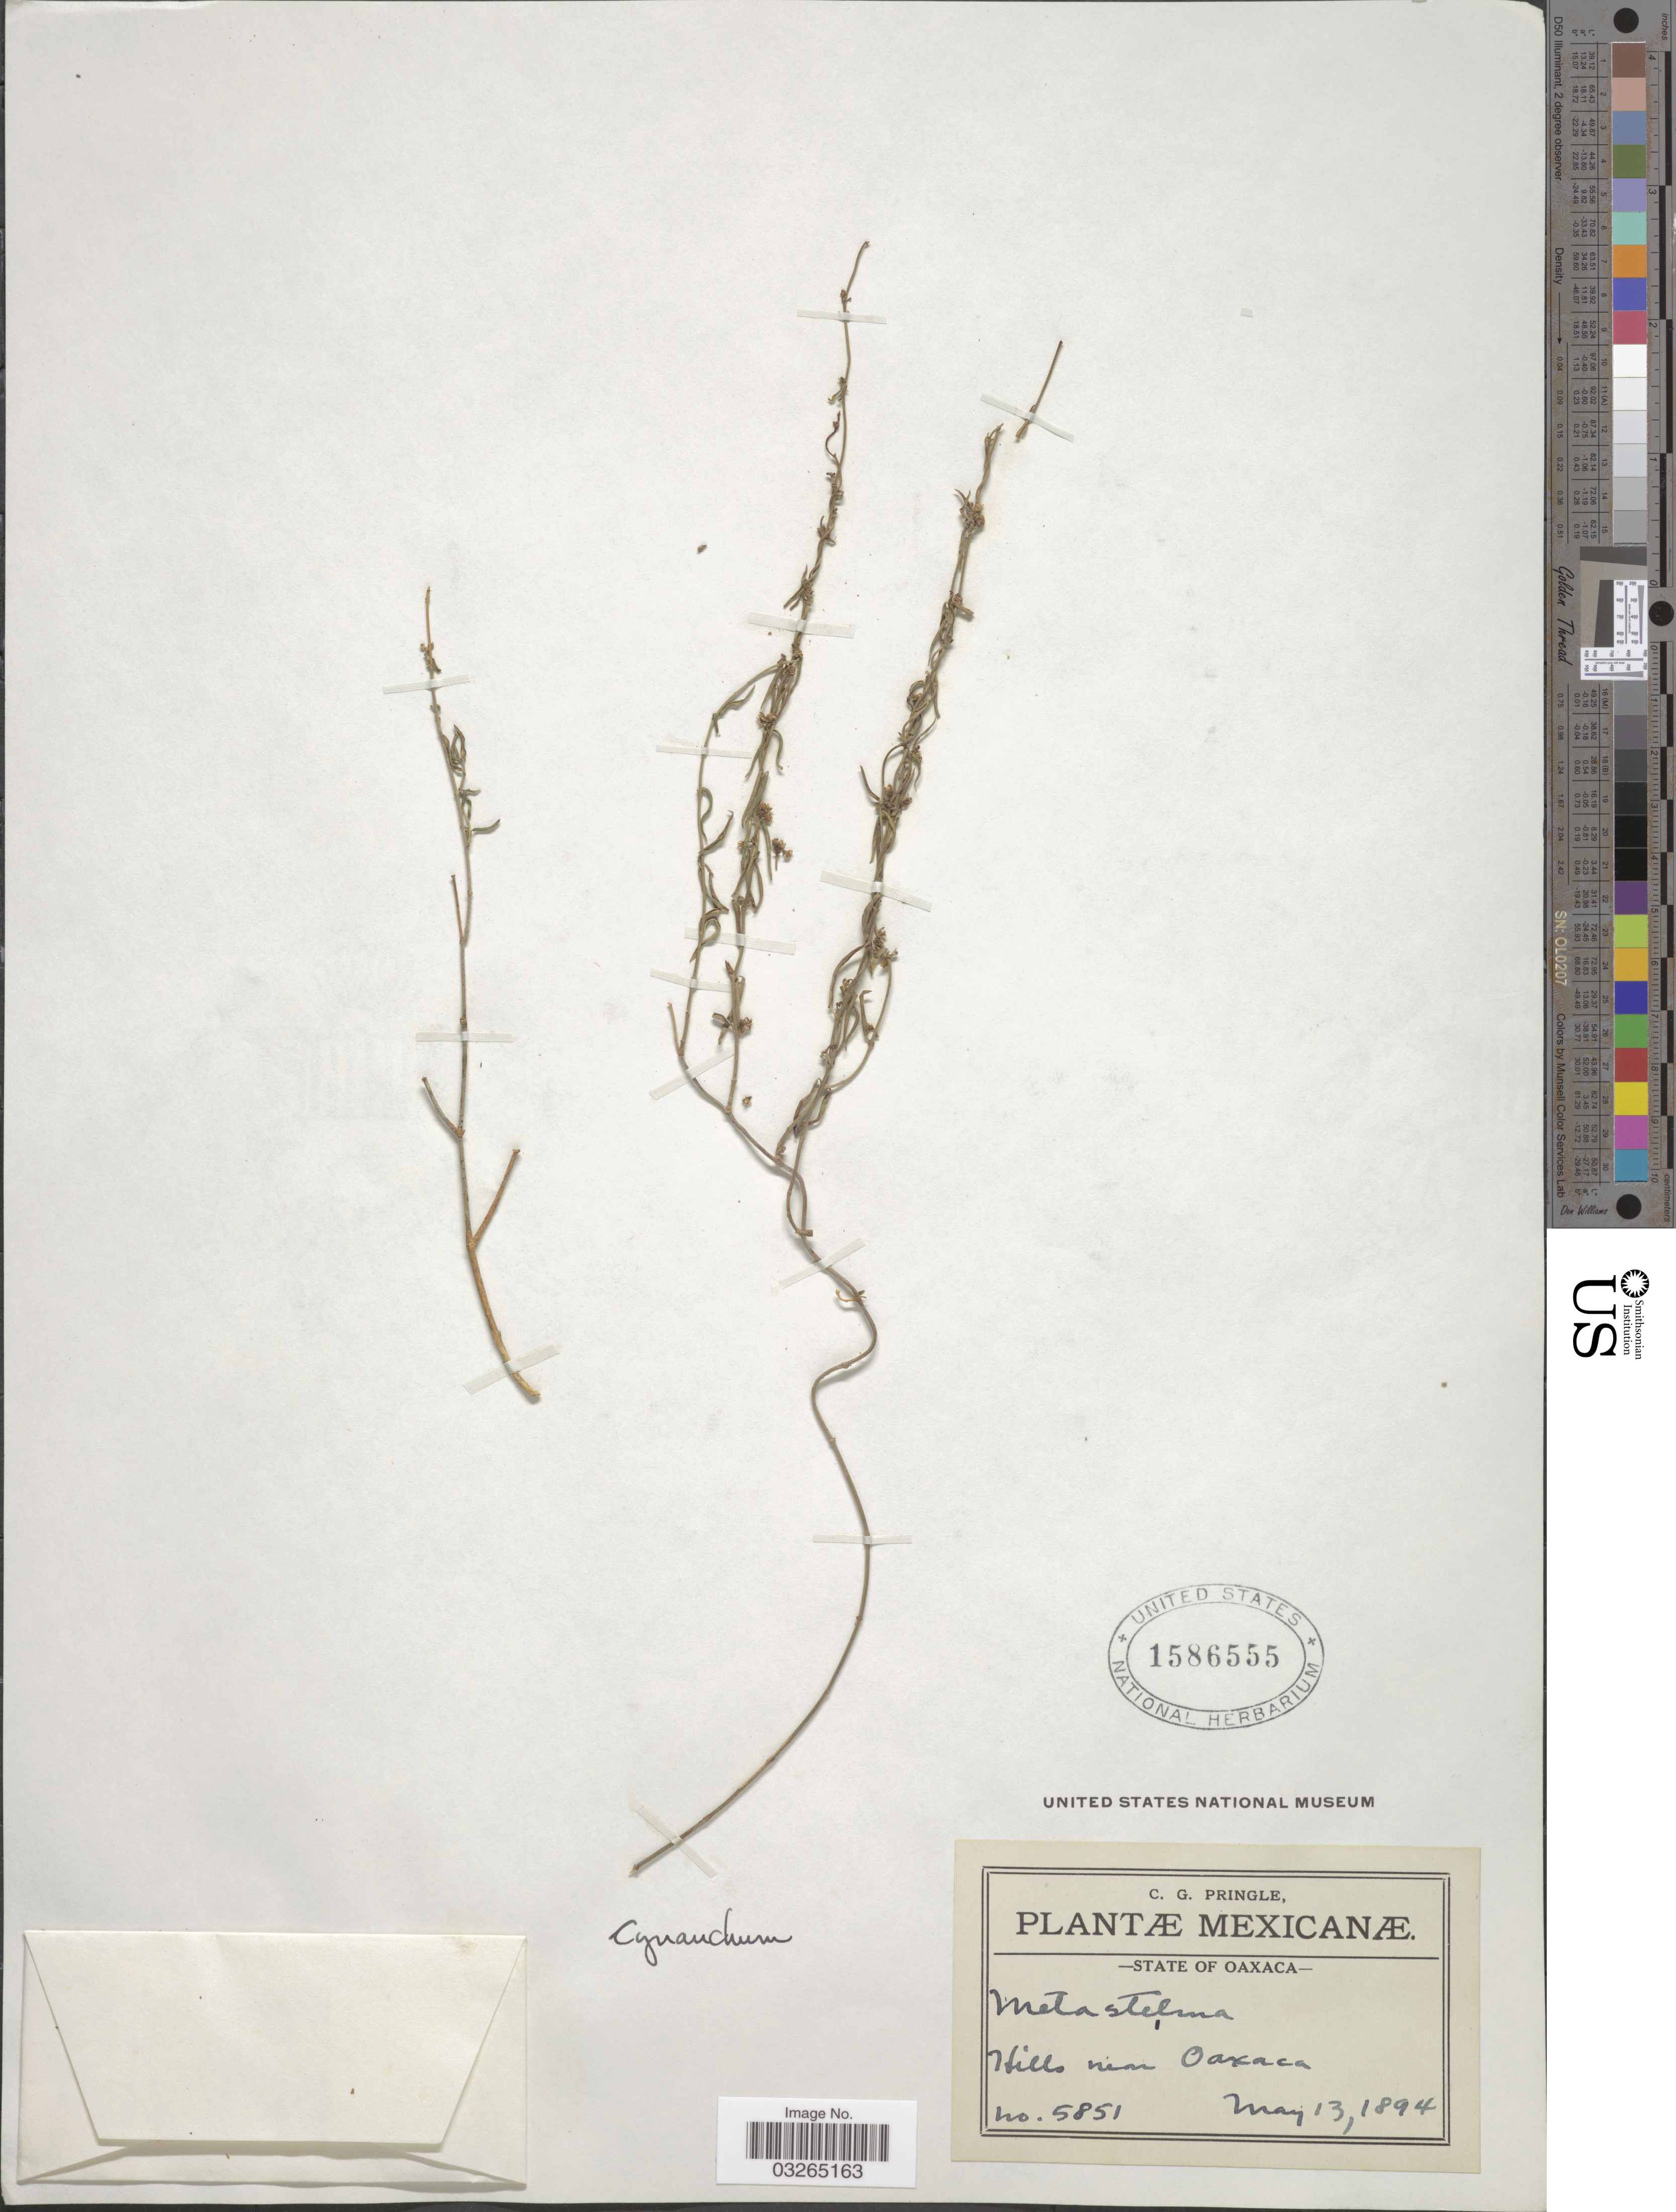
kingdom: Plantae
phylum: Tracheophyta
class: Magnoliopsida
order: Gentianales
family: Apocynaceae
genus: Vincetoxicum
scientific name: Vincetoxicum sp.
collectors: C. G. Pringle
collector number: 5851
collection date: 1894-05-13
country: Mexico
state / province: Oaxaca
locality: Hills near Oaxaca.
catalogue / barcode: US 1586555